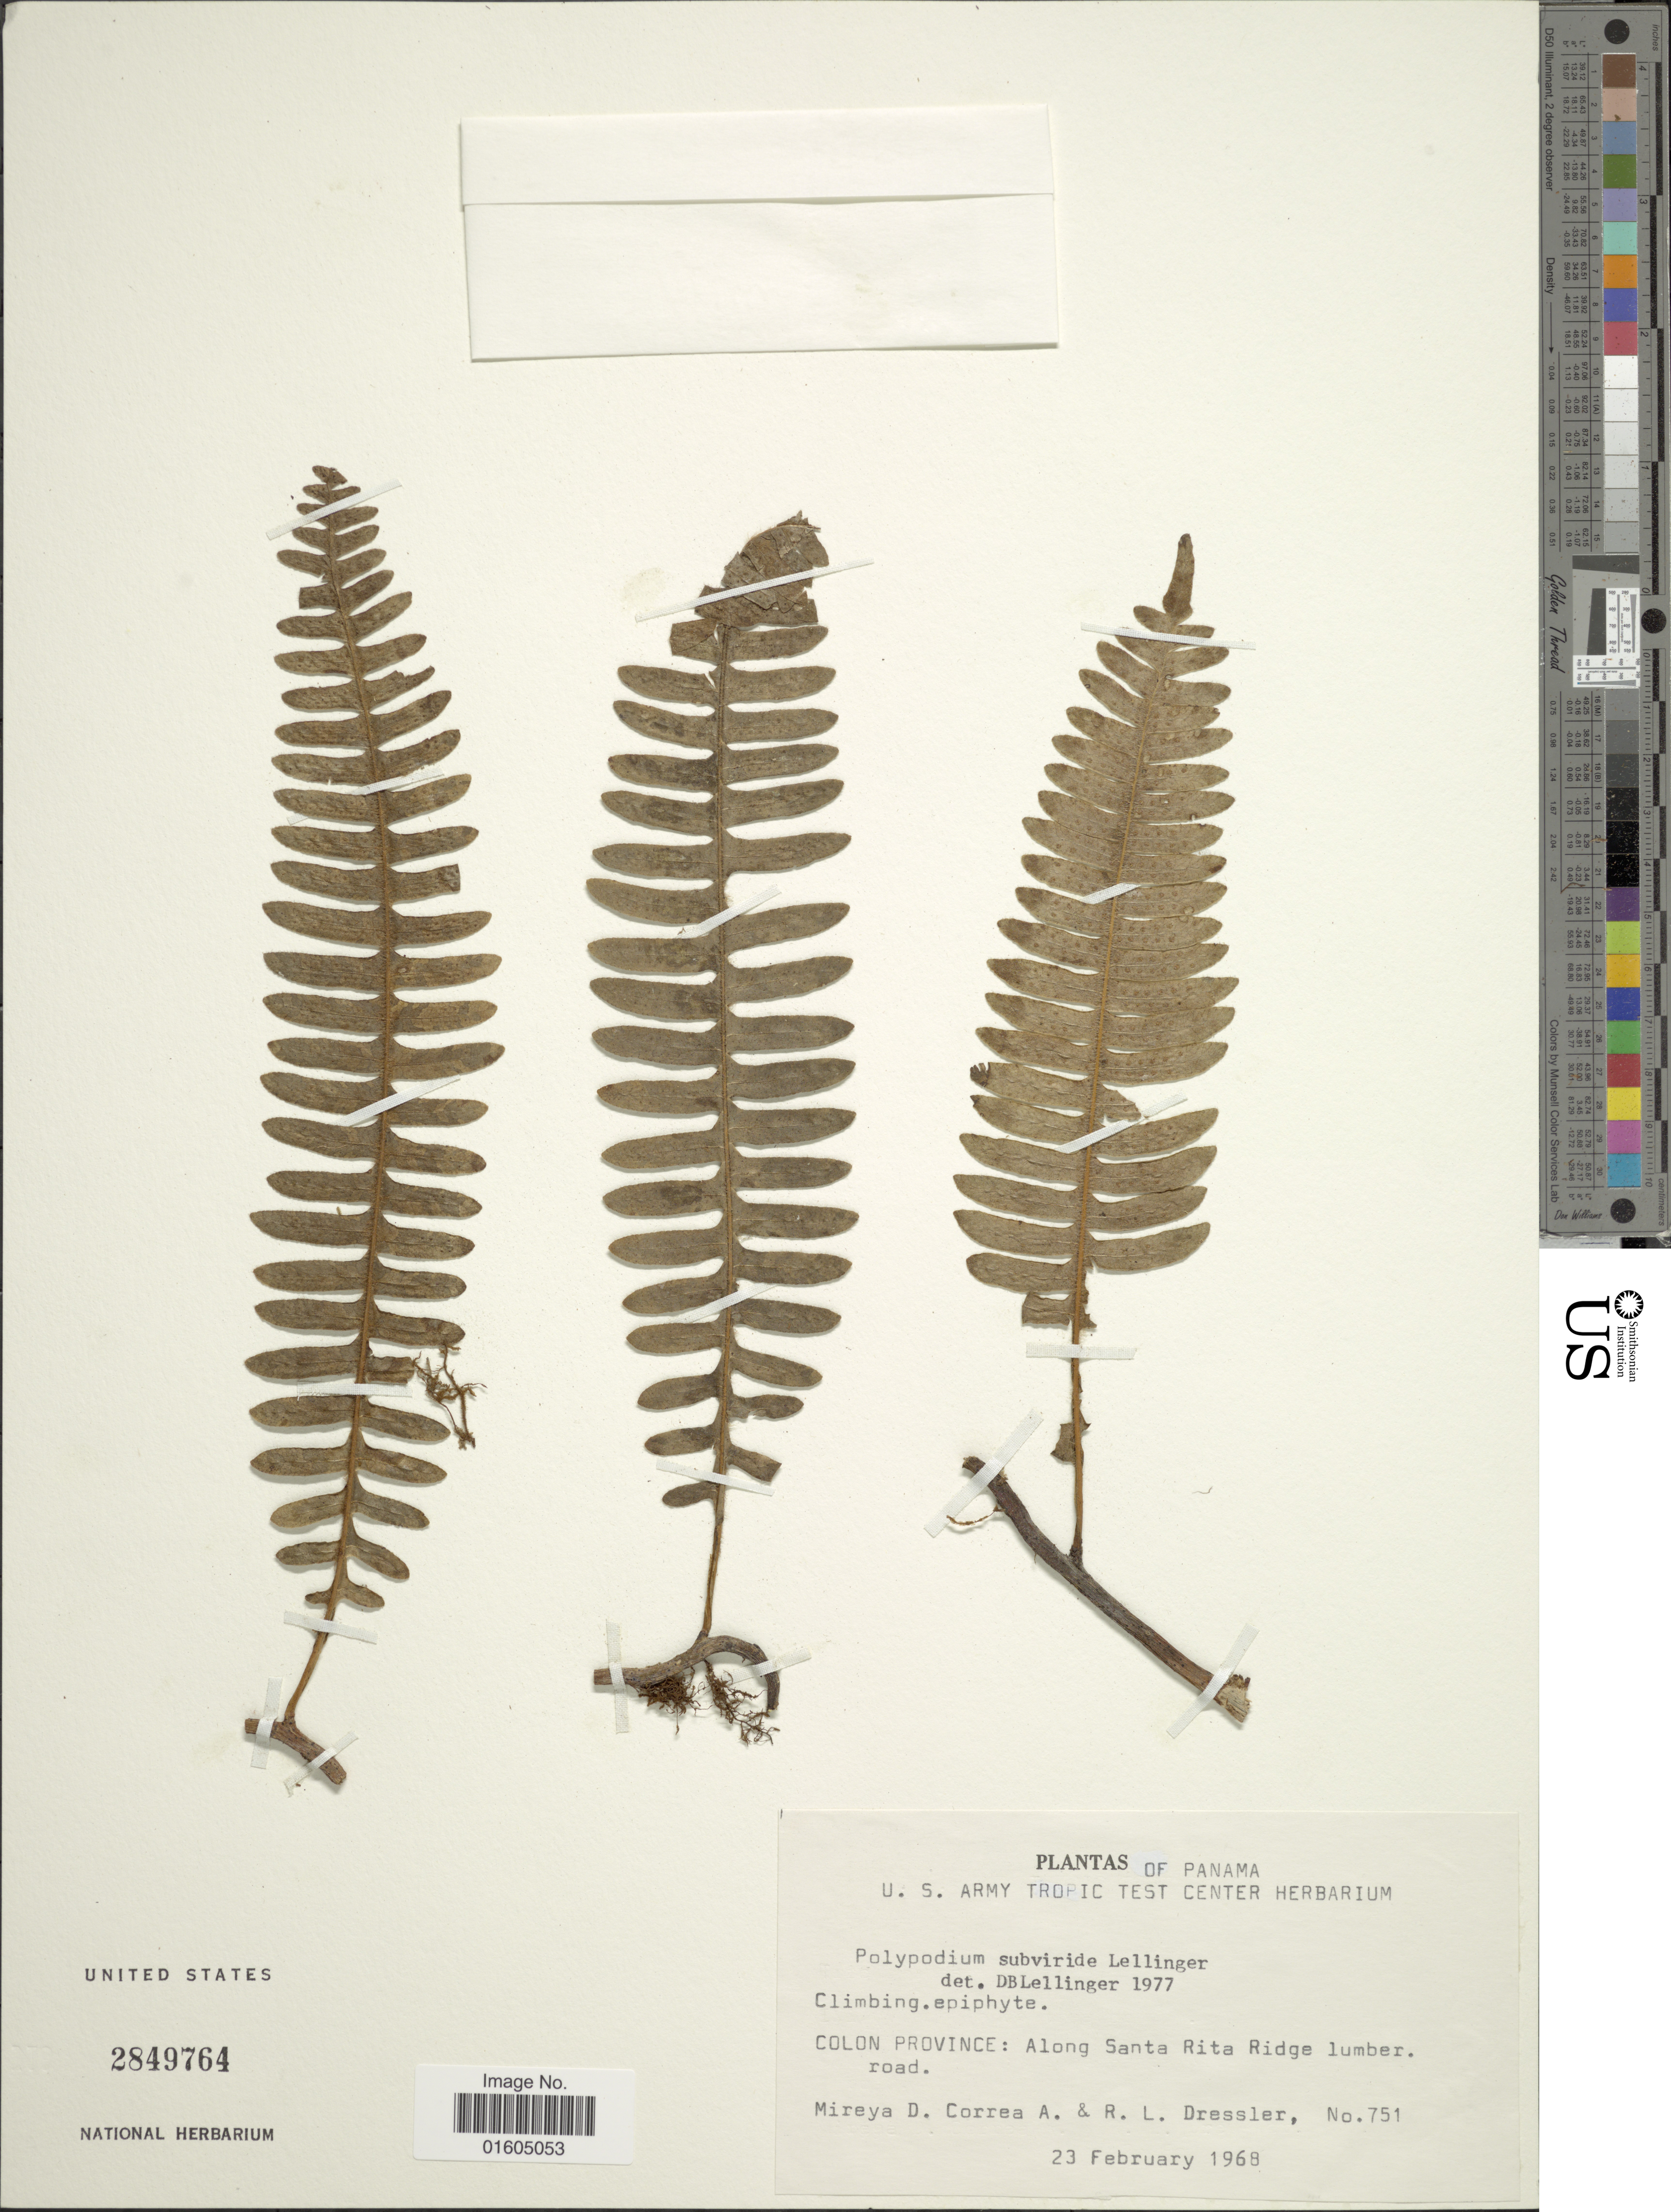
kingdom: Plantae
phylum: Tracheophyta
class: Polypodiopsida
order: Polypodiales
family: Polypodiaceae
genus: Serpocaulon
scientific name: Serpocaulon dasypleuron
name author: (Kunze) A.R. Sm.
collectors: M. D. Corrêa-A. & R. Dressler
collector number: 751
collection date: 1968-02-23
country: Panama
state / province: Colón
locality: Panama. Colon Province: Along Santa Rita Ridge lumber. road.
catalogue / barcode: US 2849764